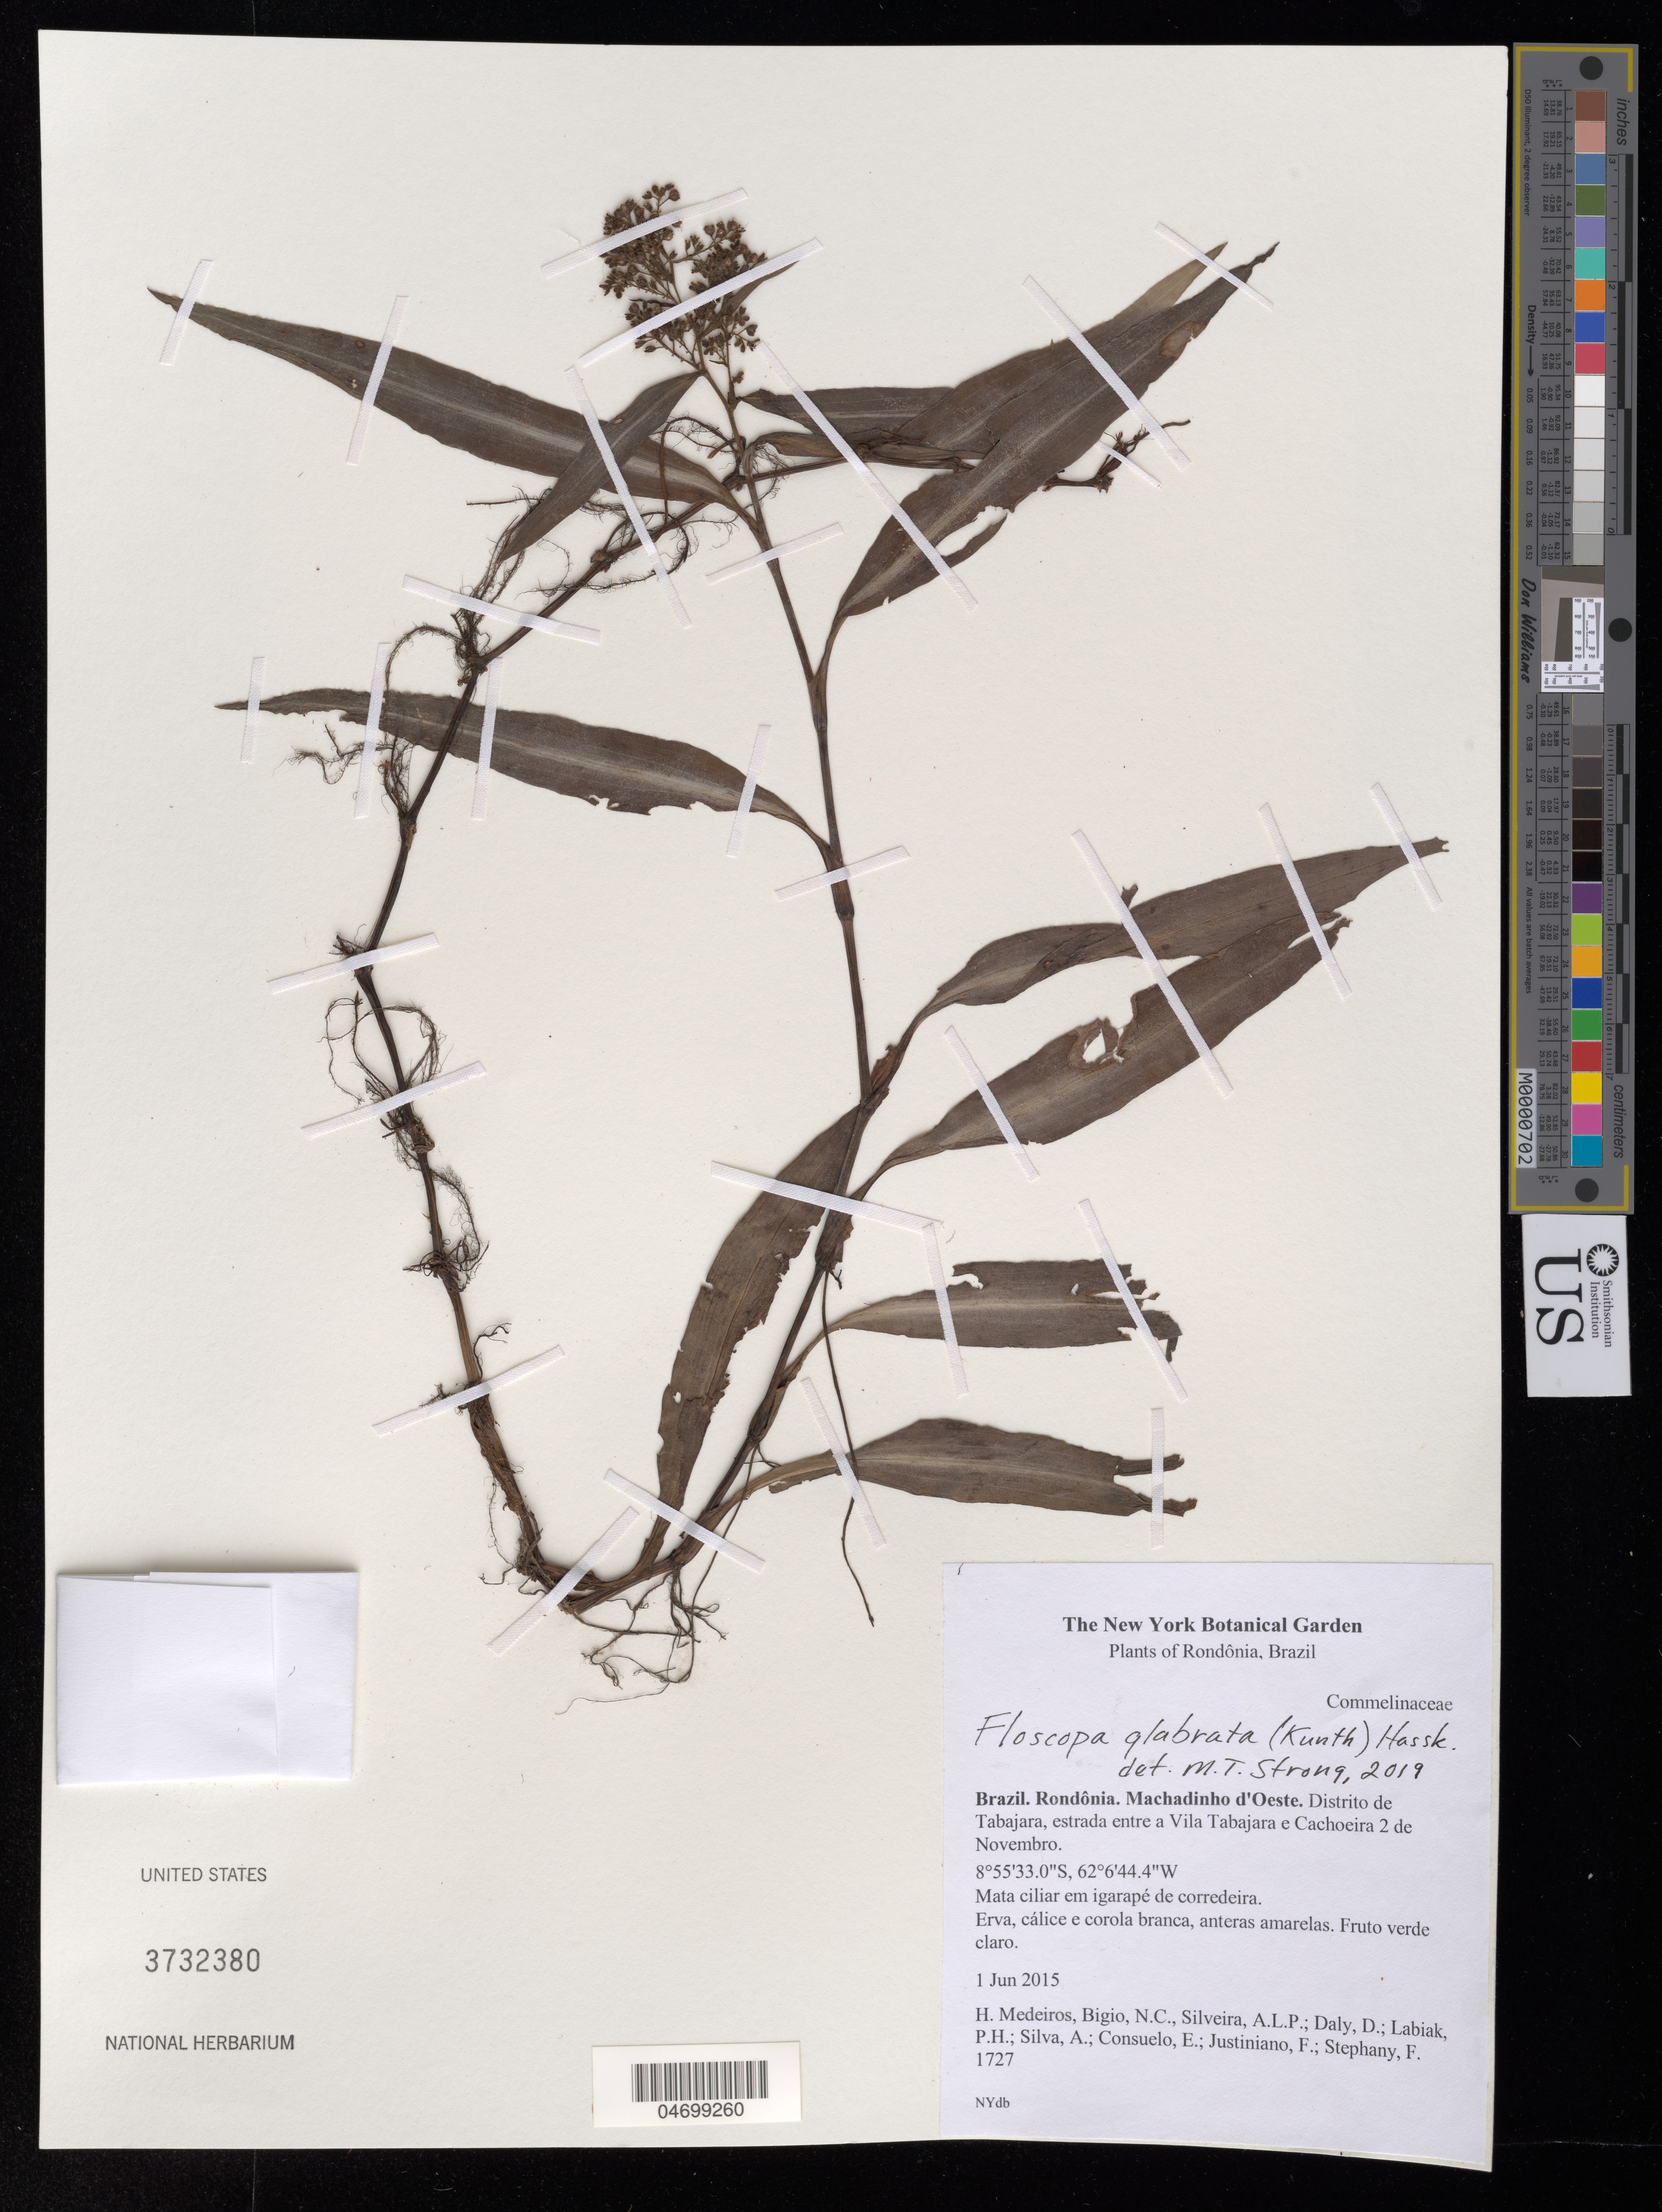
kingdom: Plantae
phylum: Tracheophyta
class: Liliopsida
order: Commelinales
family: Commelinaceae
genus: Floscopa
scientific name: Floscopa glabrata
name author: (Kunth) Hassk.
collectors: H. Medeiros, N. C. Bigio, A. Silveira, D. Daly & et al.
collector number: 1727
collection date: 2015-06-01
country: Brazil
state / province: Rondônia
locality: Machadinho d'Oeste. Distrito de Tabajara, estrada entre a Vila Tabajara e Cachoeira 2 de Novembro.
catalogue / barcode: US 3732380